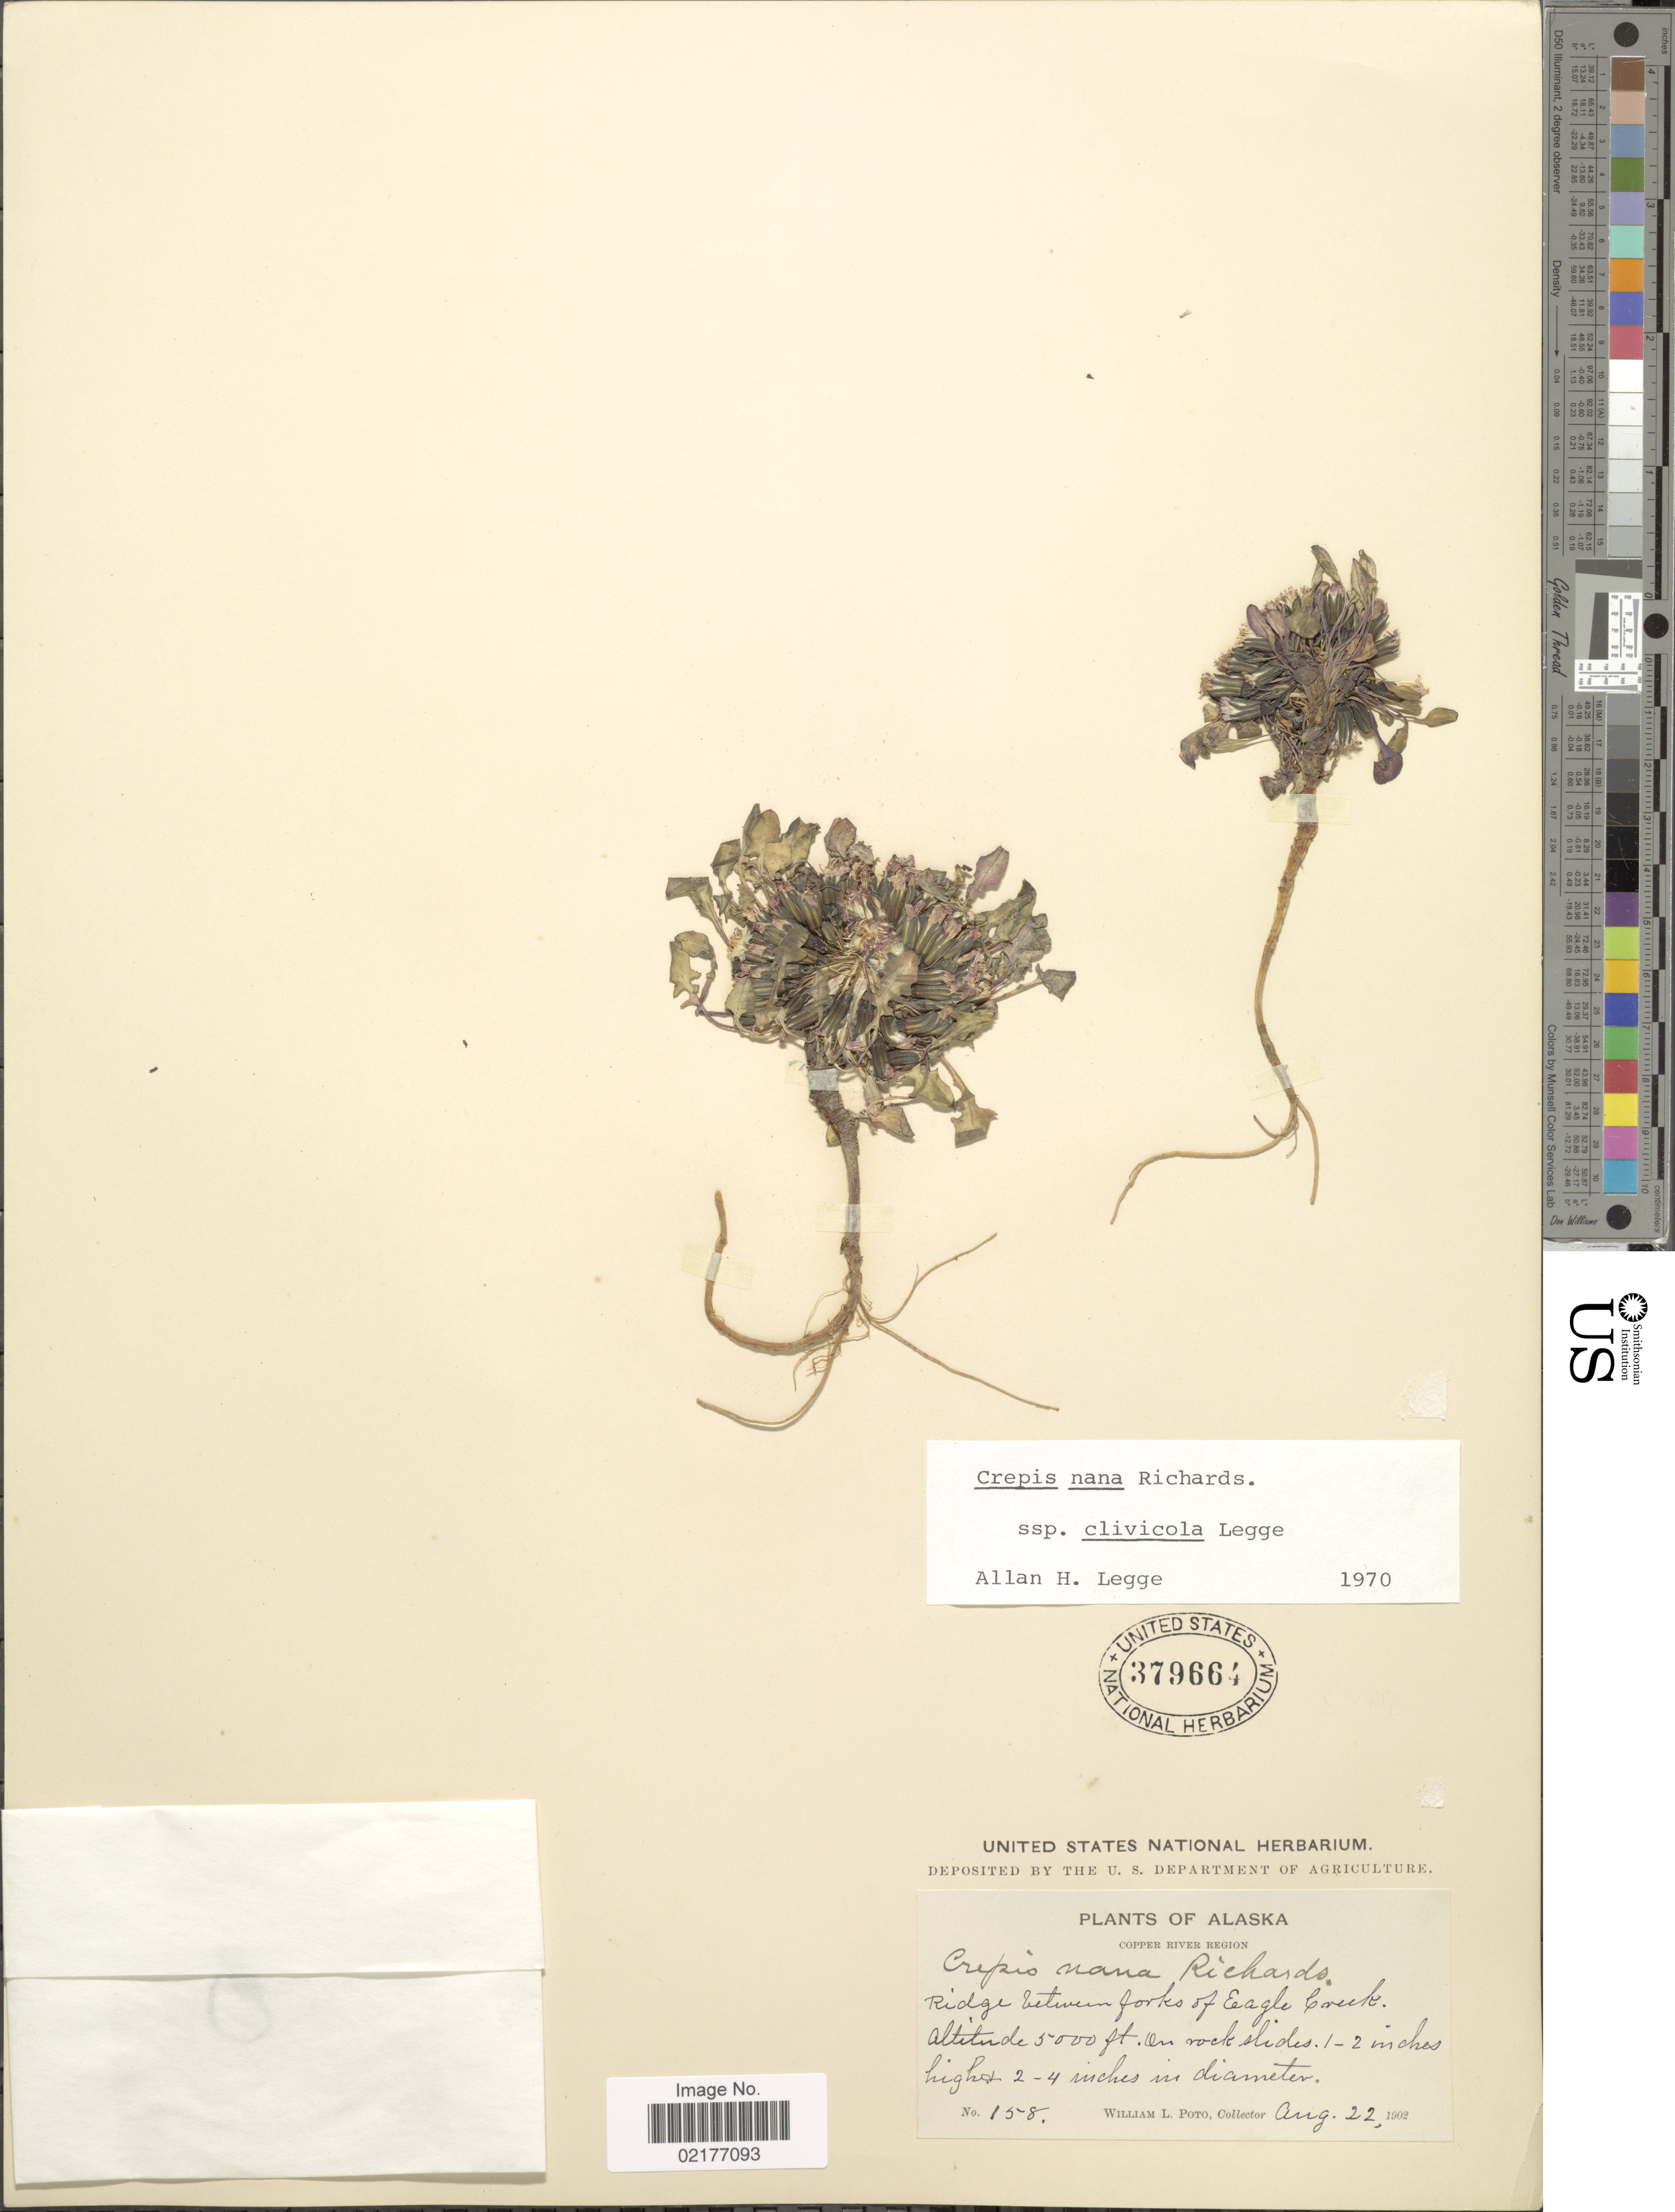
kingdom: Plantae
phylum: Tracheophyta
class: Magnoliopsida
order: Asterales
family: Asteraceae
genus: Askellia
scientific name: Askellia pygmaea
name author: (Ledeb.) Sennikov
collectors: W. Poto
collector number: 158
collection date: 1902-08-22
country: United States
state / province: Alaska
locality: Copper River Region, Ridge between forks of Eagle Creek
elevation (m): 1524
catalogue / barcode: US 379664